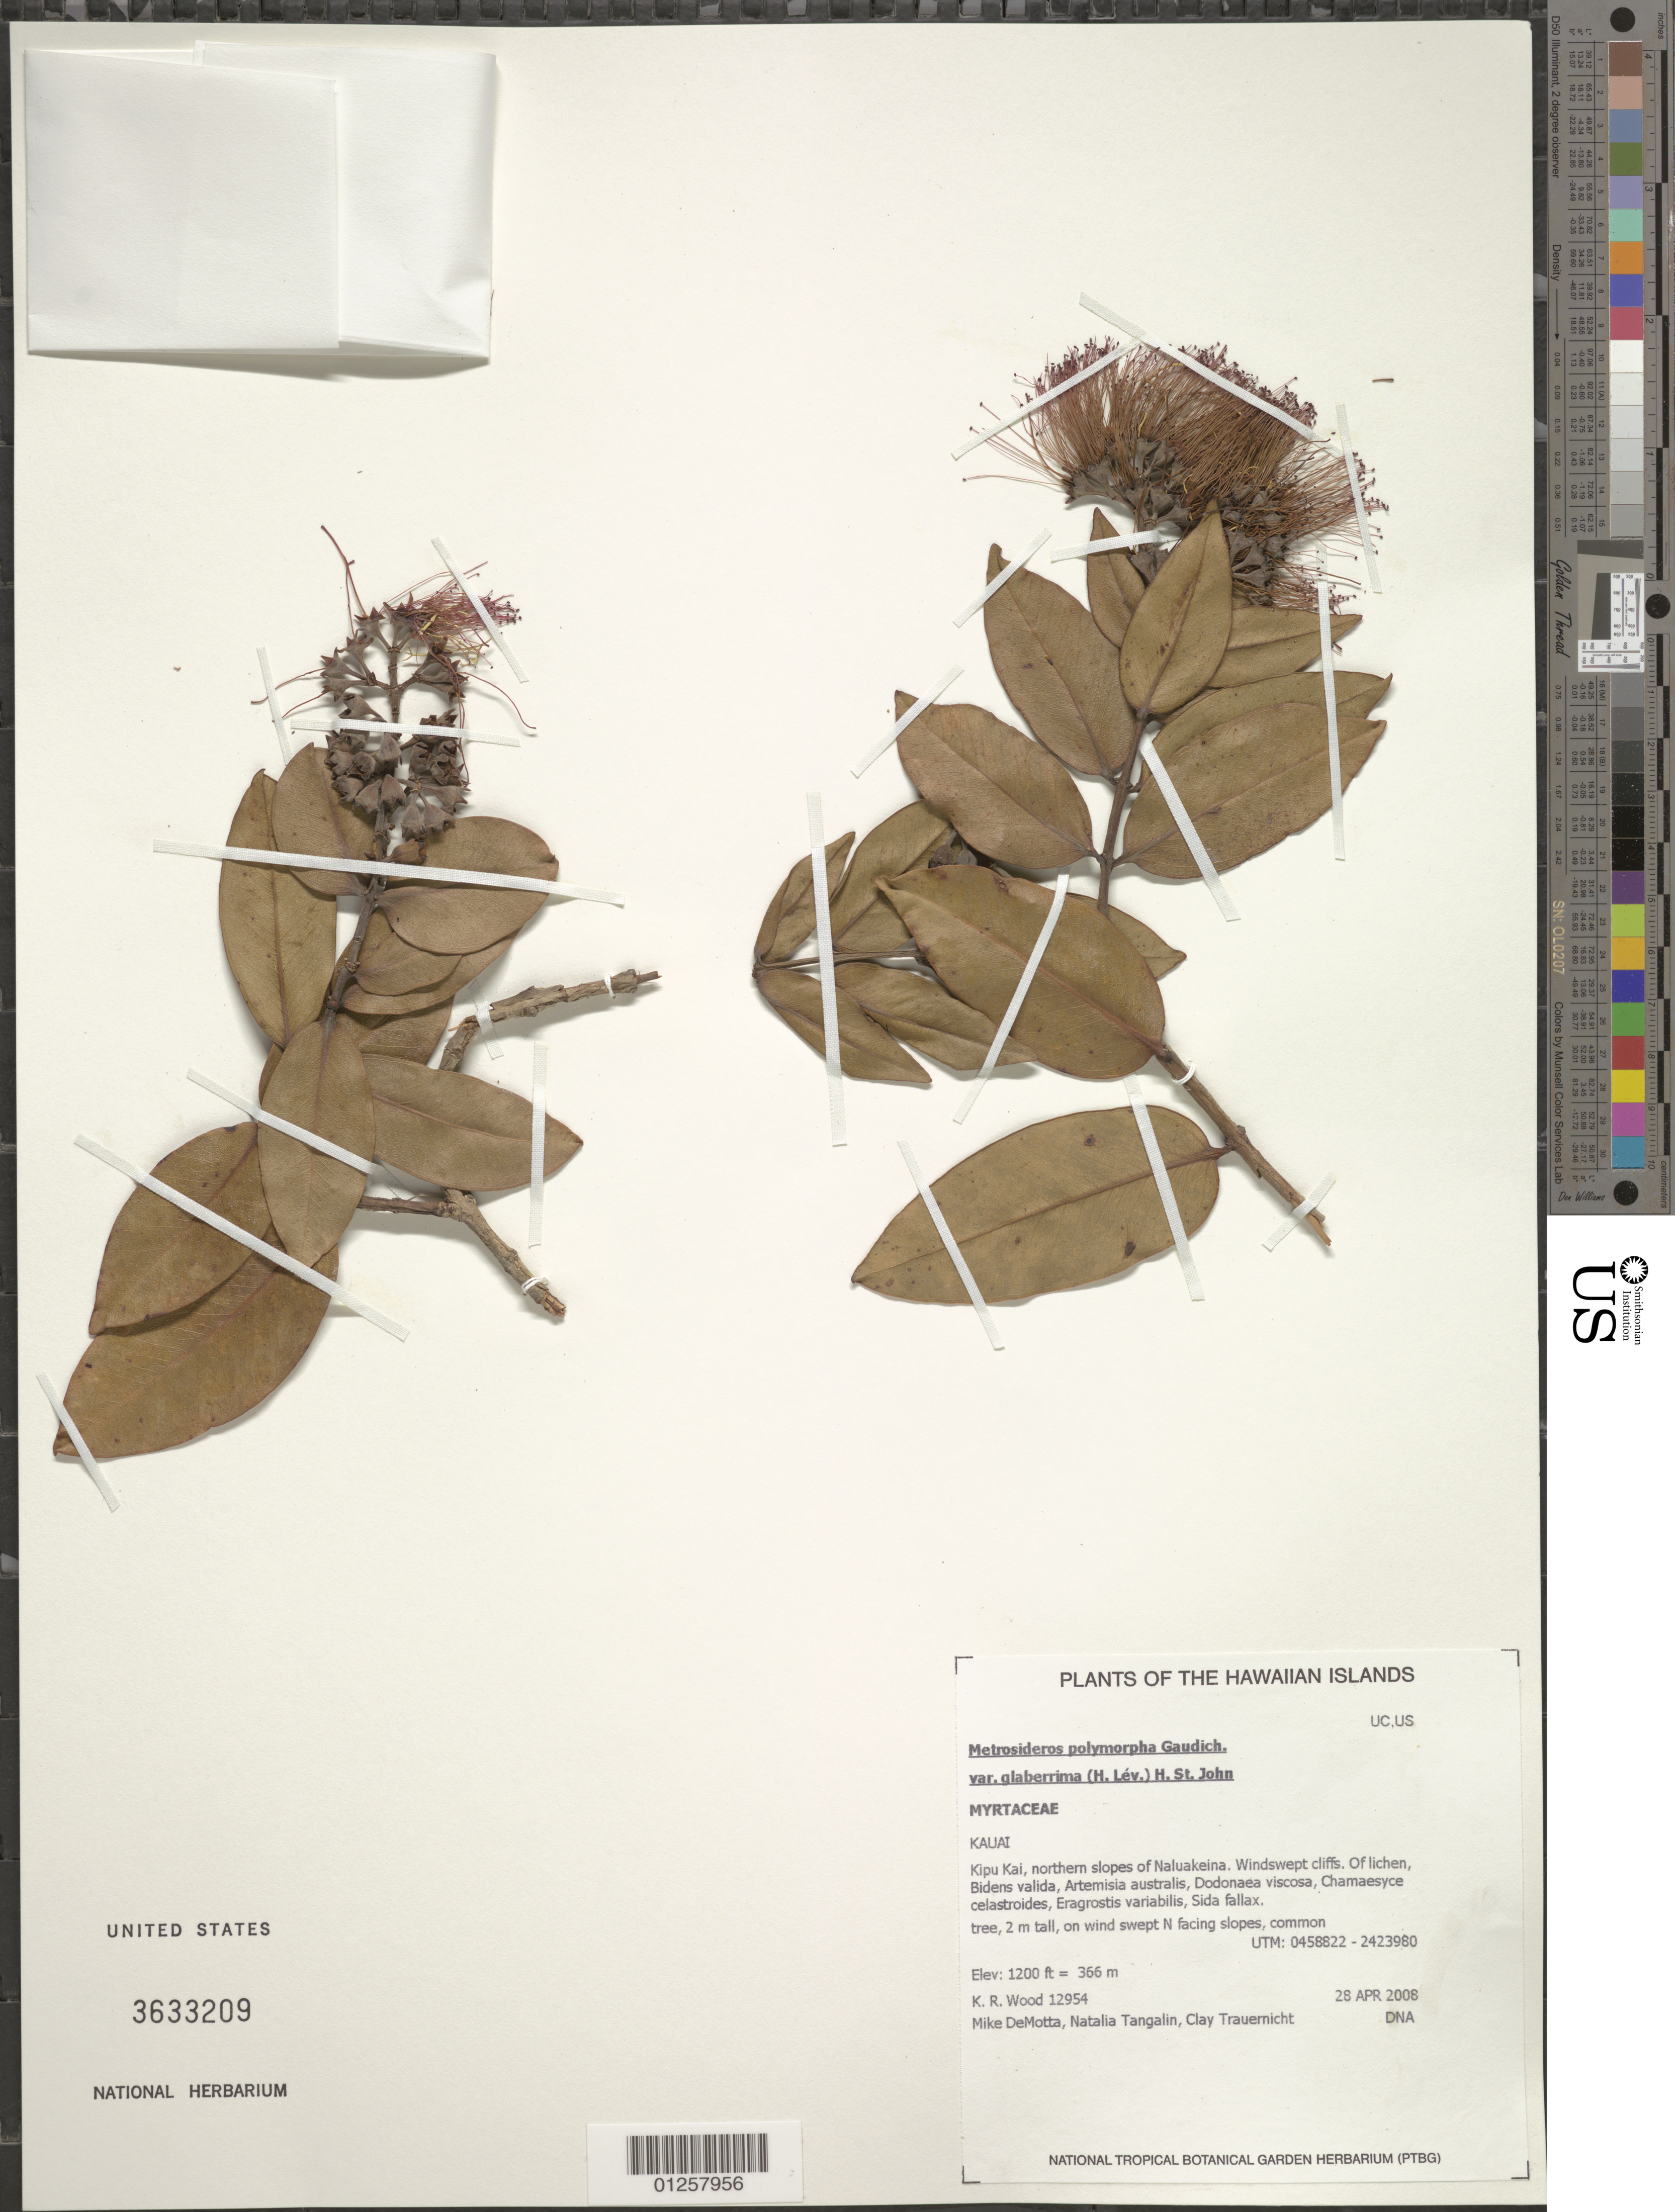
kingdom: Plantae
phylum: Tracheophyta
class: Magnoliopsida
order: Myrtales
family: Myrtaceae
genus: Metrosideros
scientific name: Metrosideros polymorpha var. glaberrima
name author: (H. Lév.) H. St. John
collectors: K. R. Wood et al.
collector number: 12954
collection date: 2008-04-28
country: United States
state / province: Hawaii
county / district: Kaui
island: Kaua'i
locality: Kipu Kai, northern slopes of Naluakeina.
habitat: On wind swept north facing slopes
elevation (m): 366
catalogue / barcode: US 3633209